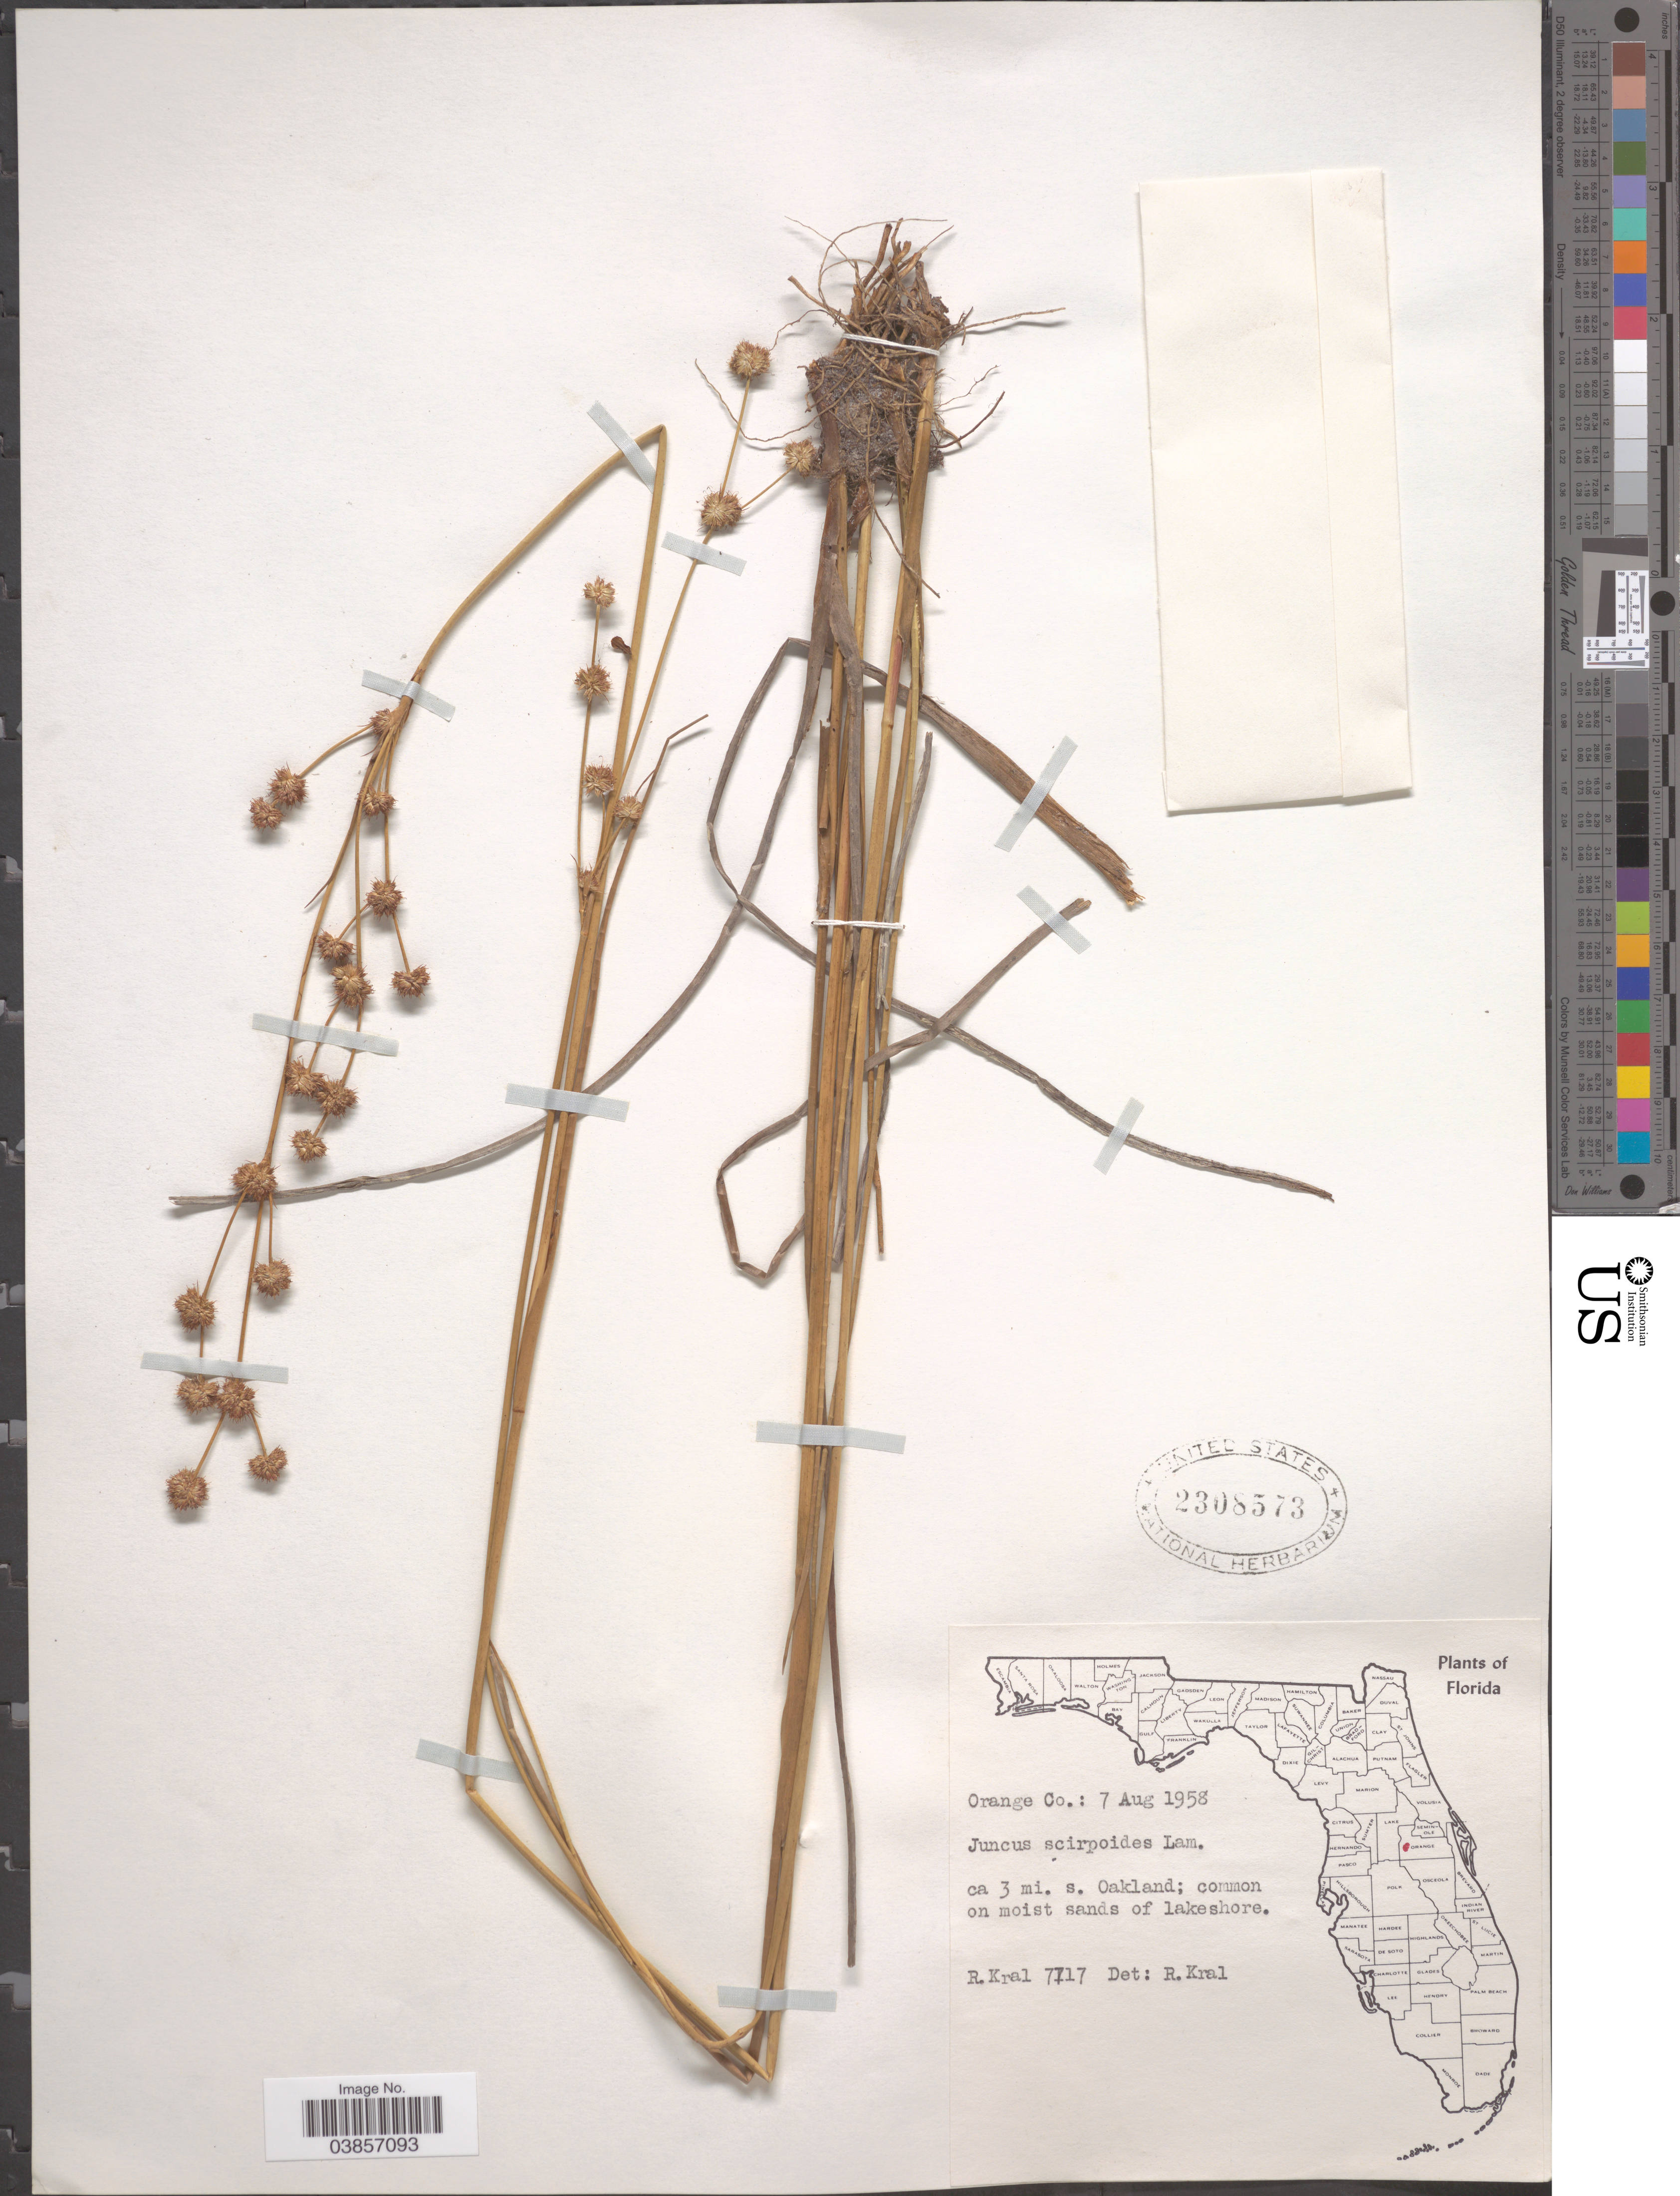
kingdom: Plantae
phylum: Tracheophyta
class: Liliopsida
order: Poales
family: Juncaceae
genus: Juncus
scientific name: Juncus scirpoides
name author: Lam.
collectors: R. Kral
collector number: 7717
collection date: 1958-08-07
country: United States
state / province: Florida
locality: Orange Co.: ca 3 mi. s. Oakland; on moist sands of lakeshore.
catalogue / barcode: US 2308573